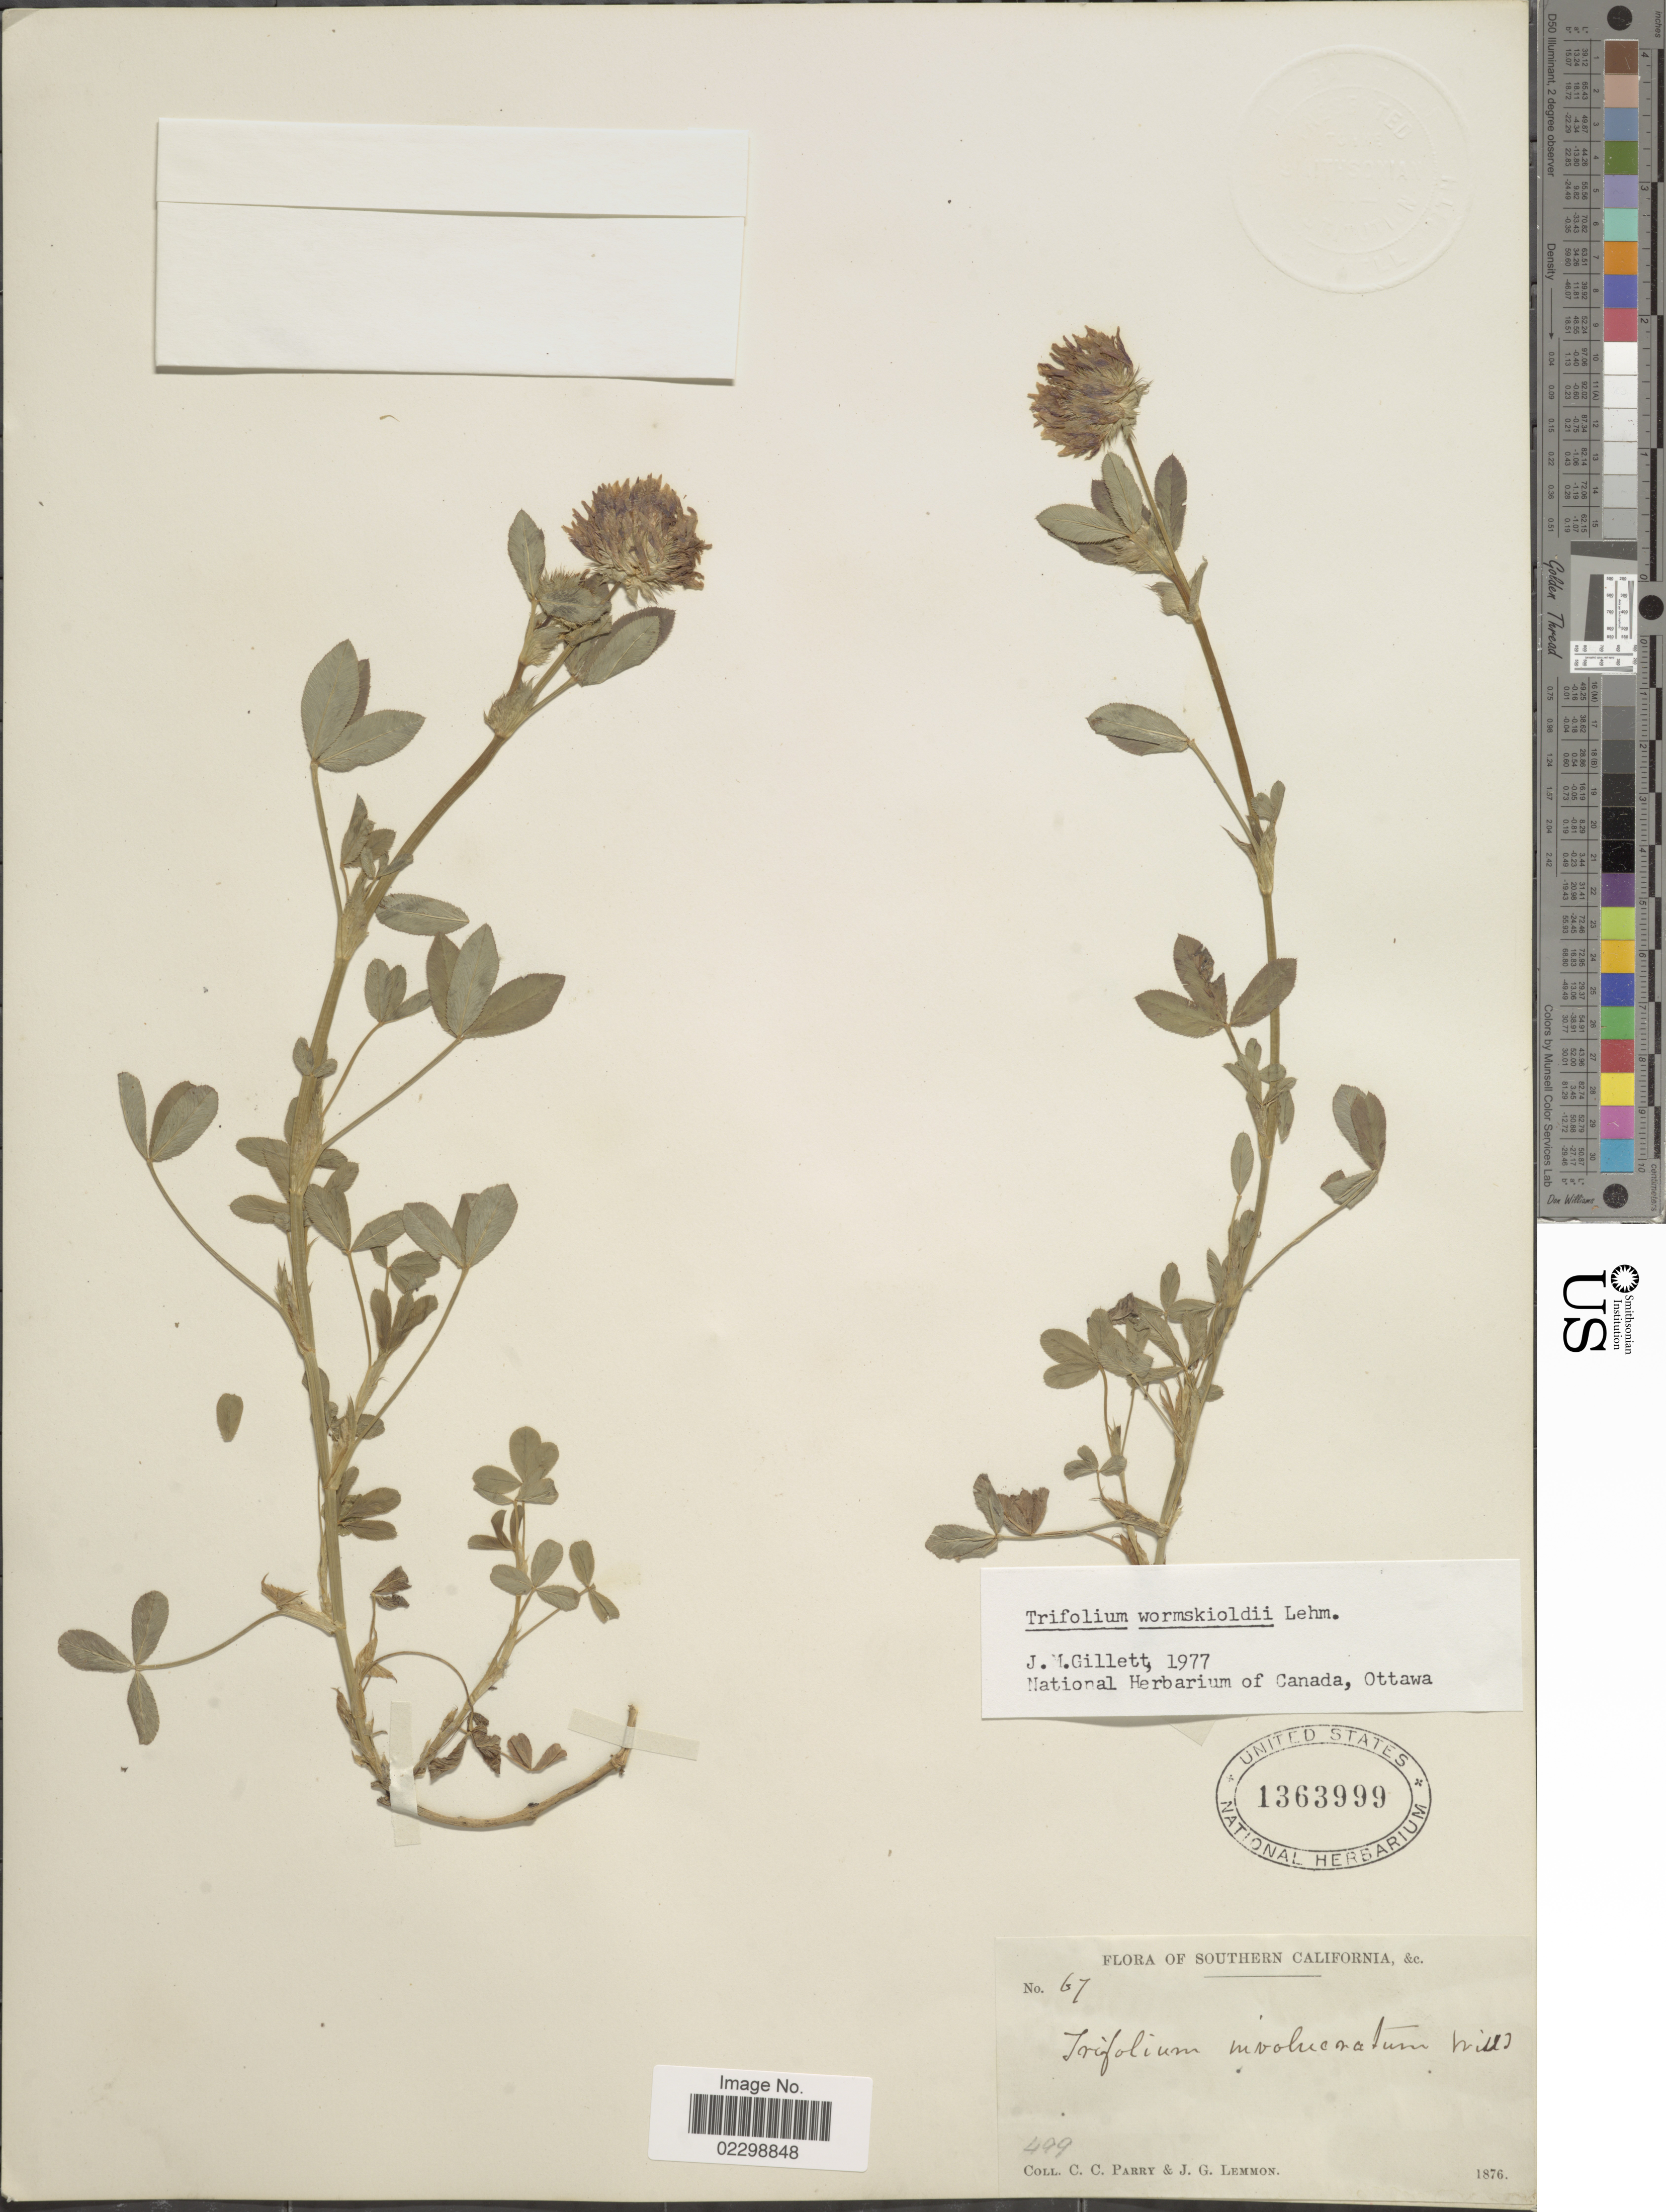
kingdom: Plantae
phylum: Tracheophyta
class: Magnoliopsida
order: Fabales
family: Fabaceae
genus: Trifolium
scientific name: Trifolium wormskioldii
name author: Lehm.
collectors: C. C. Parry & J. Lemmon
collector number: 499/67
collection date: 1876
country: United States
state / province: California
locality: Southern California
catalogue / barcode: US 1363999